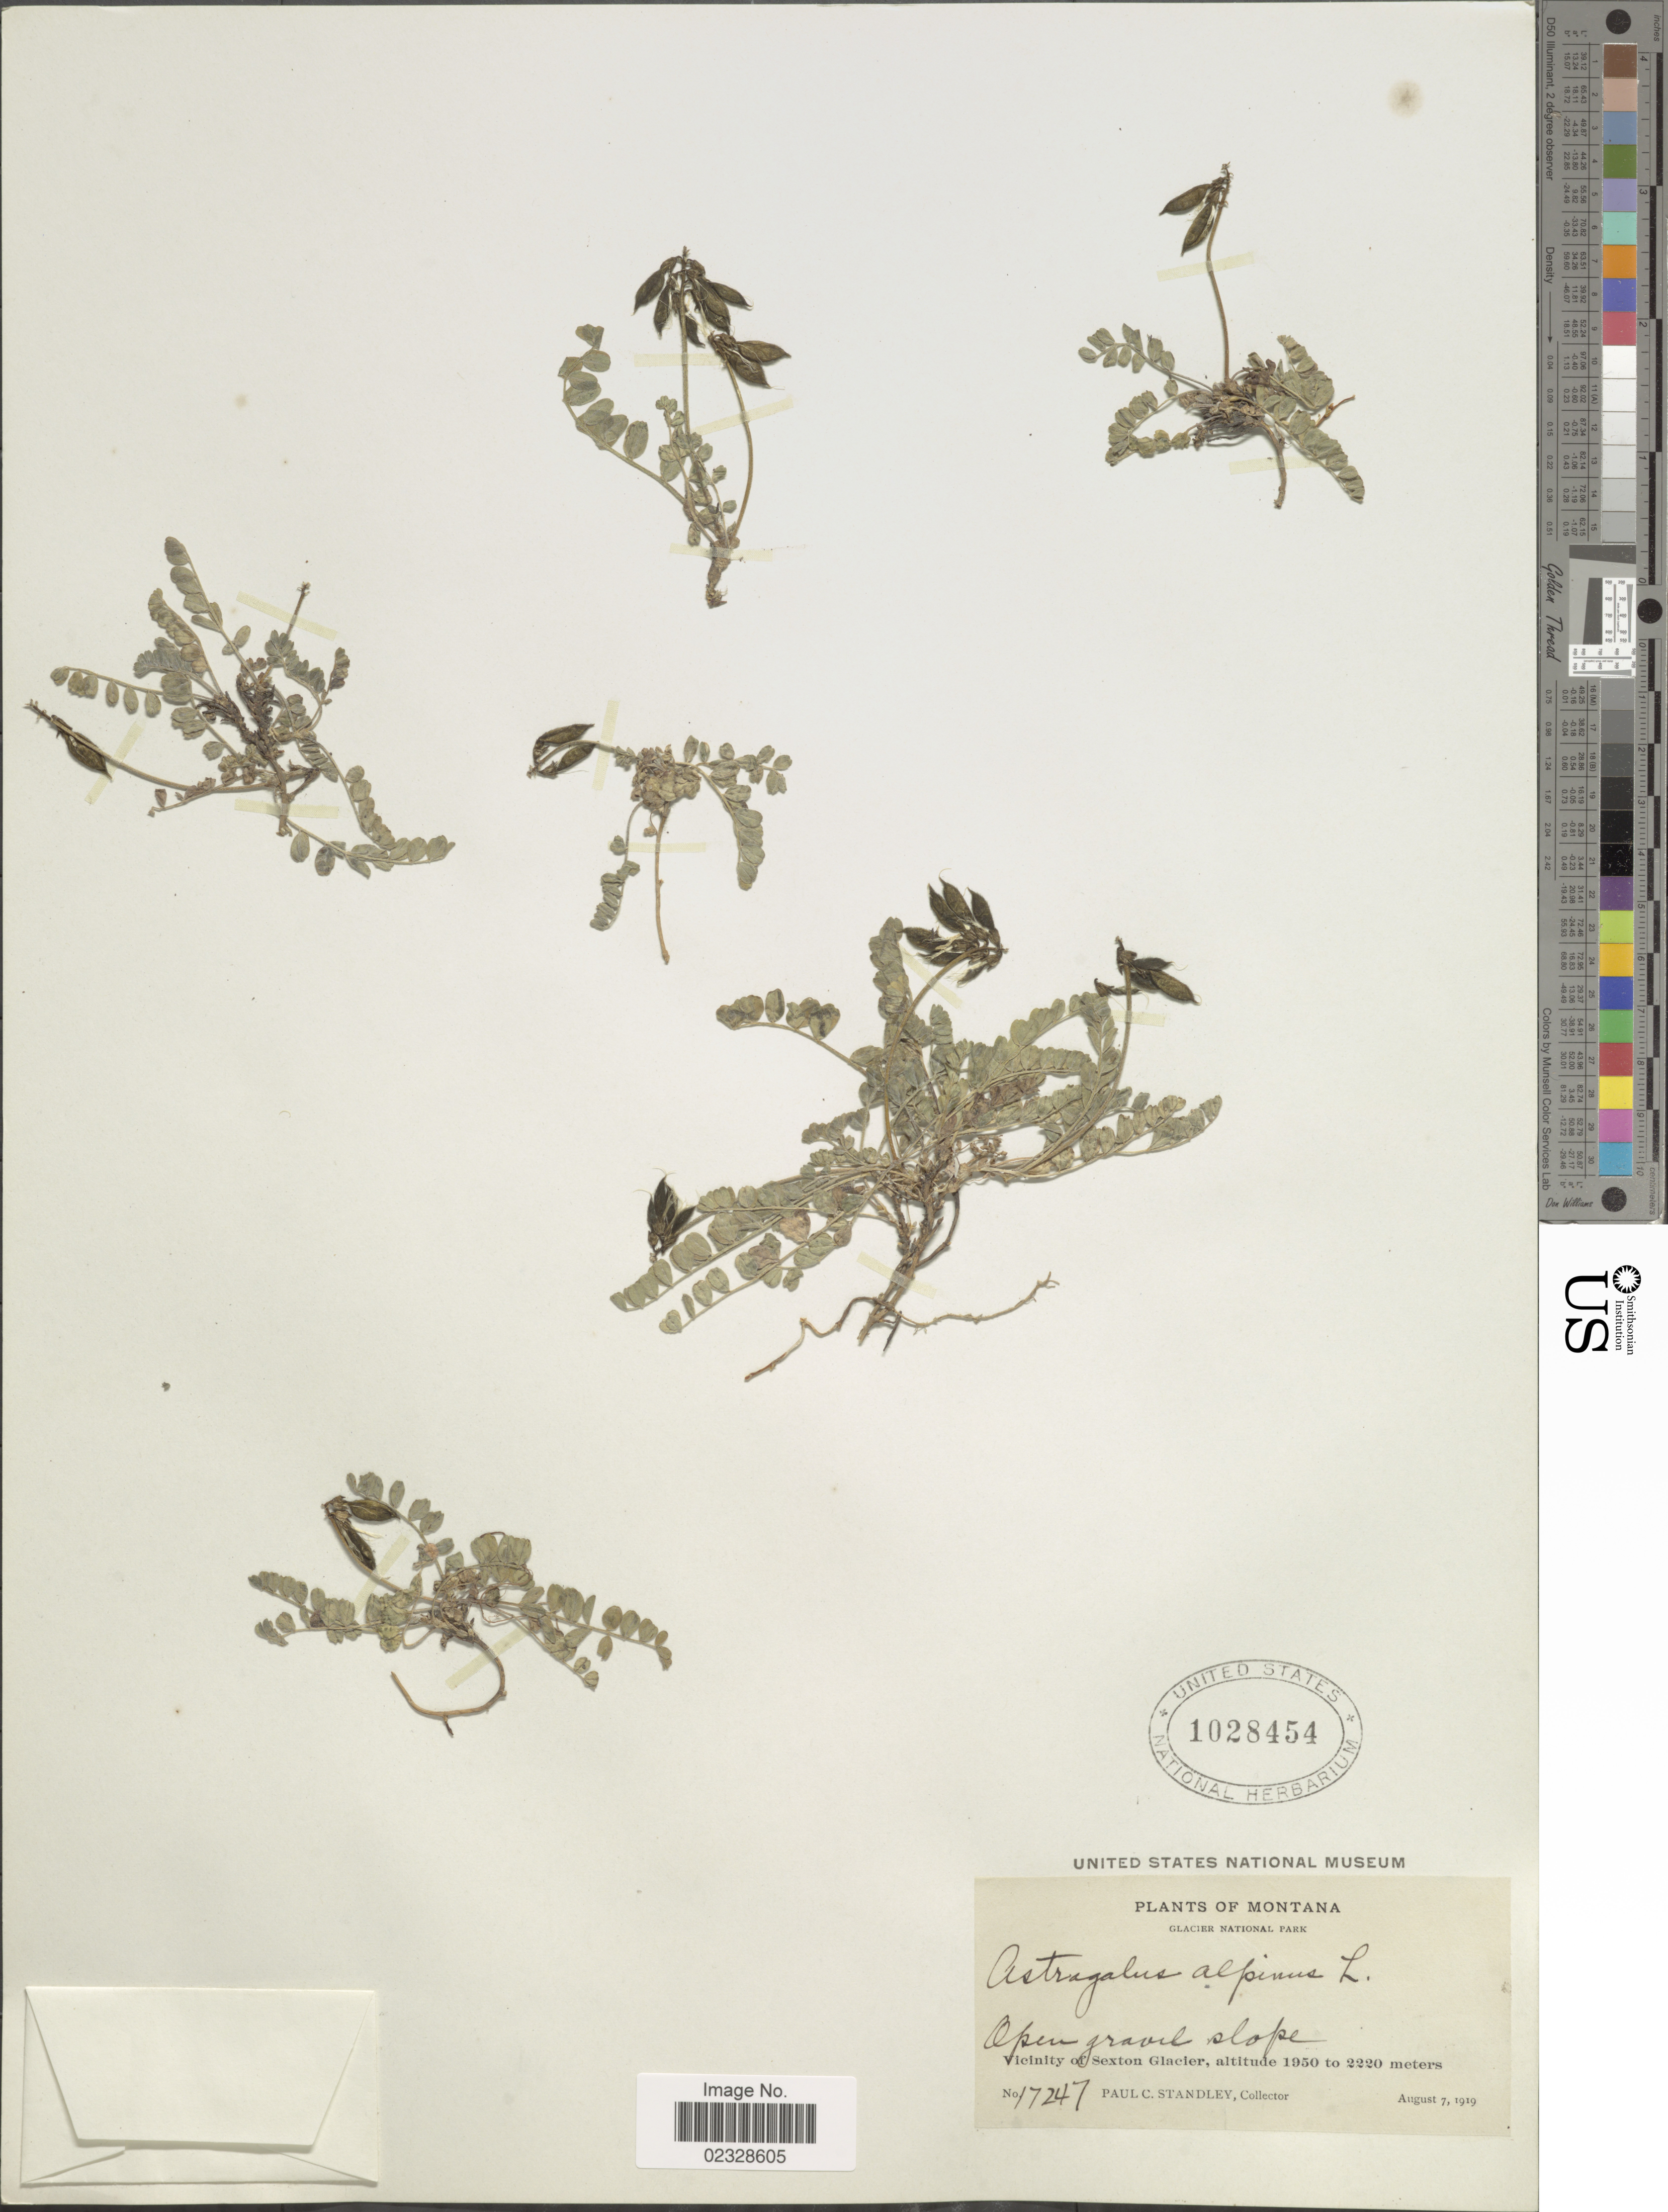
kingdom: Plantae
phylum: Tracheophyta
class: Magnoliopsida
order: Fabales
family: Fabaceae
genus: Astragalus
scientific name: Astragalus alpinus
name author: L.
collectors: P. C. Standley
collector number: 17247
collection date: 1919-08-07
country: United States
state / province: Montana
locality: Glacier National Park. Vicinity of Sexton Glacier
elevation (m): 1950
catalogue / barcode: US 1028454